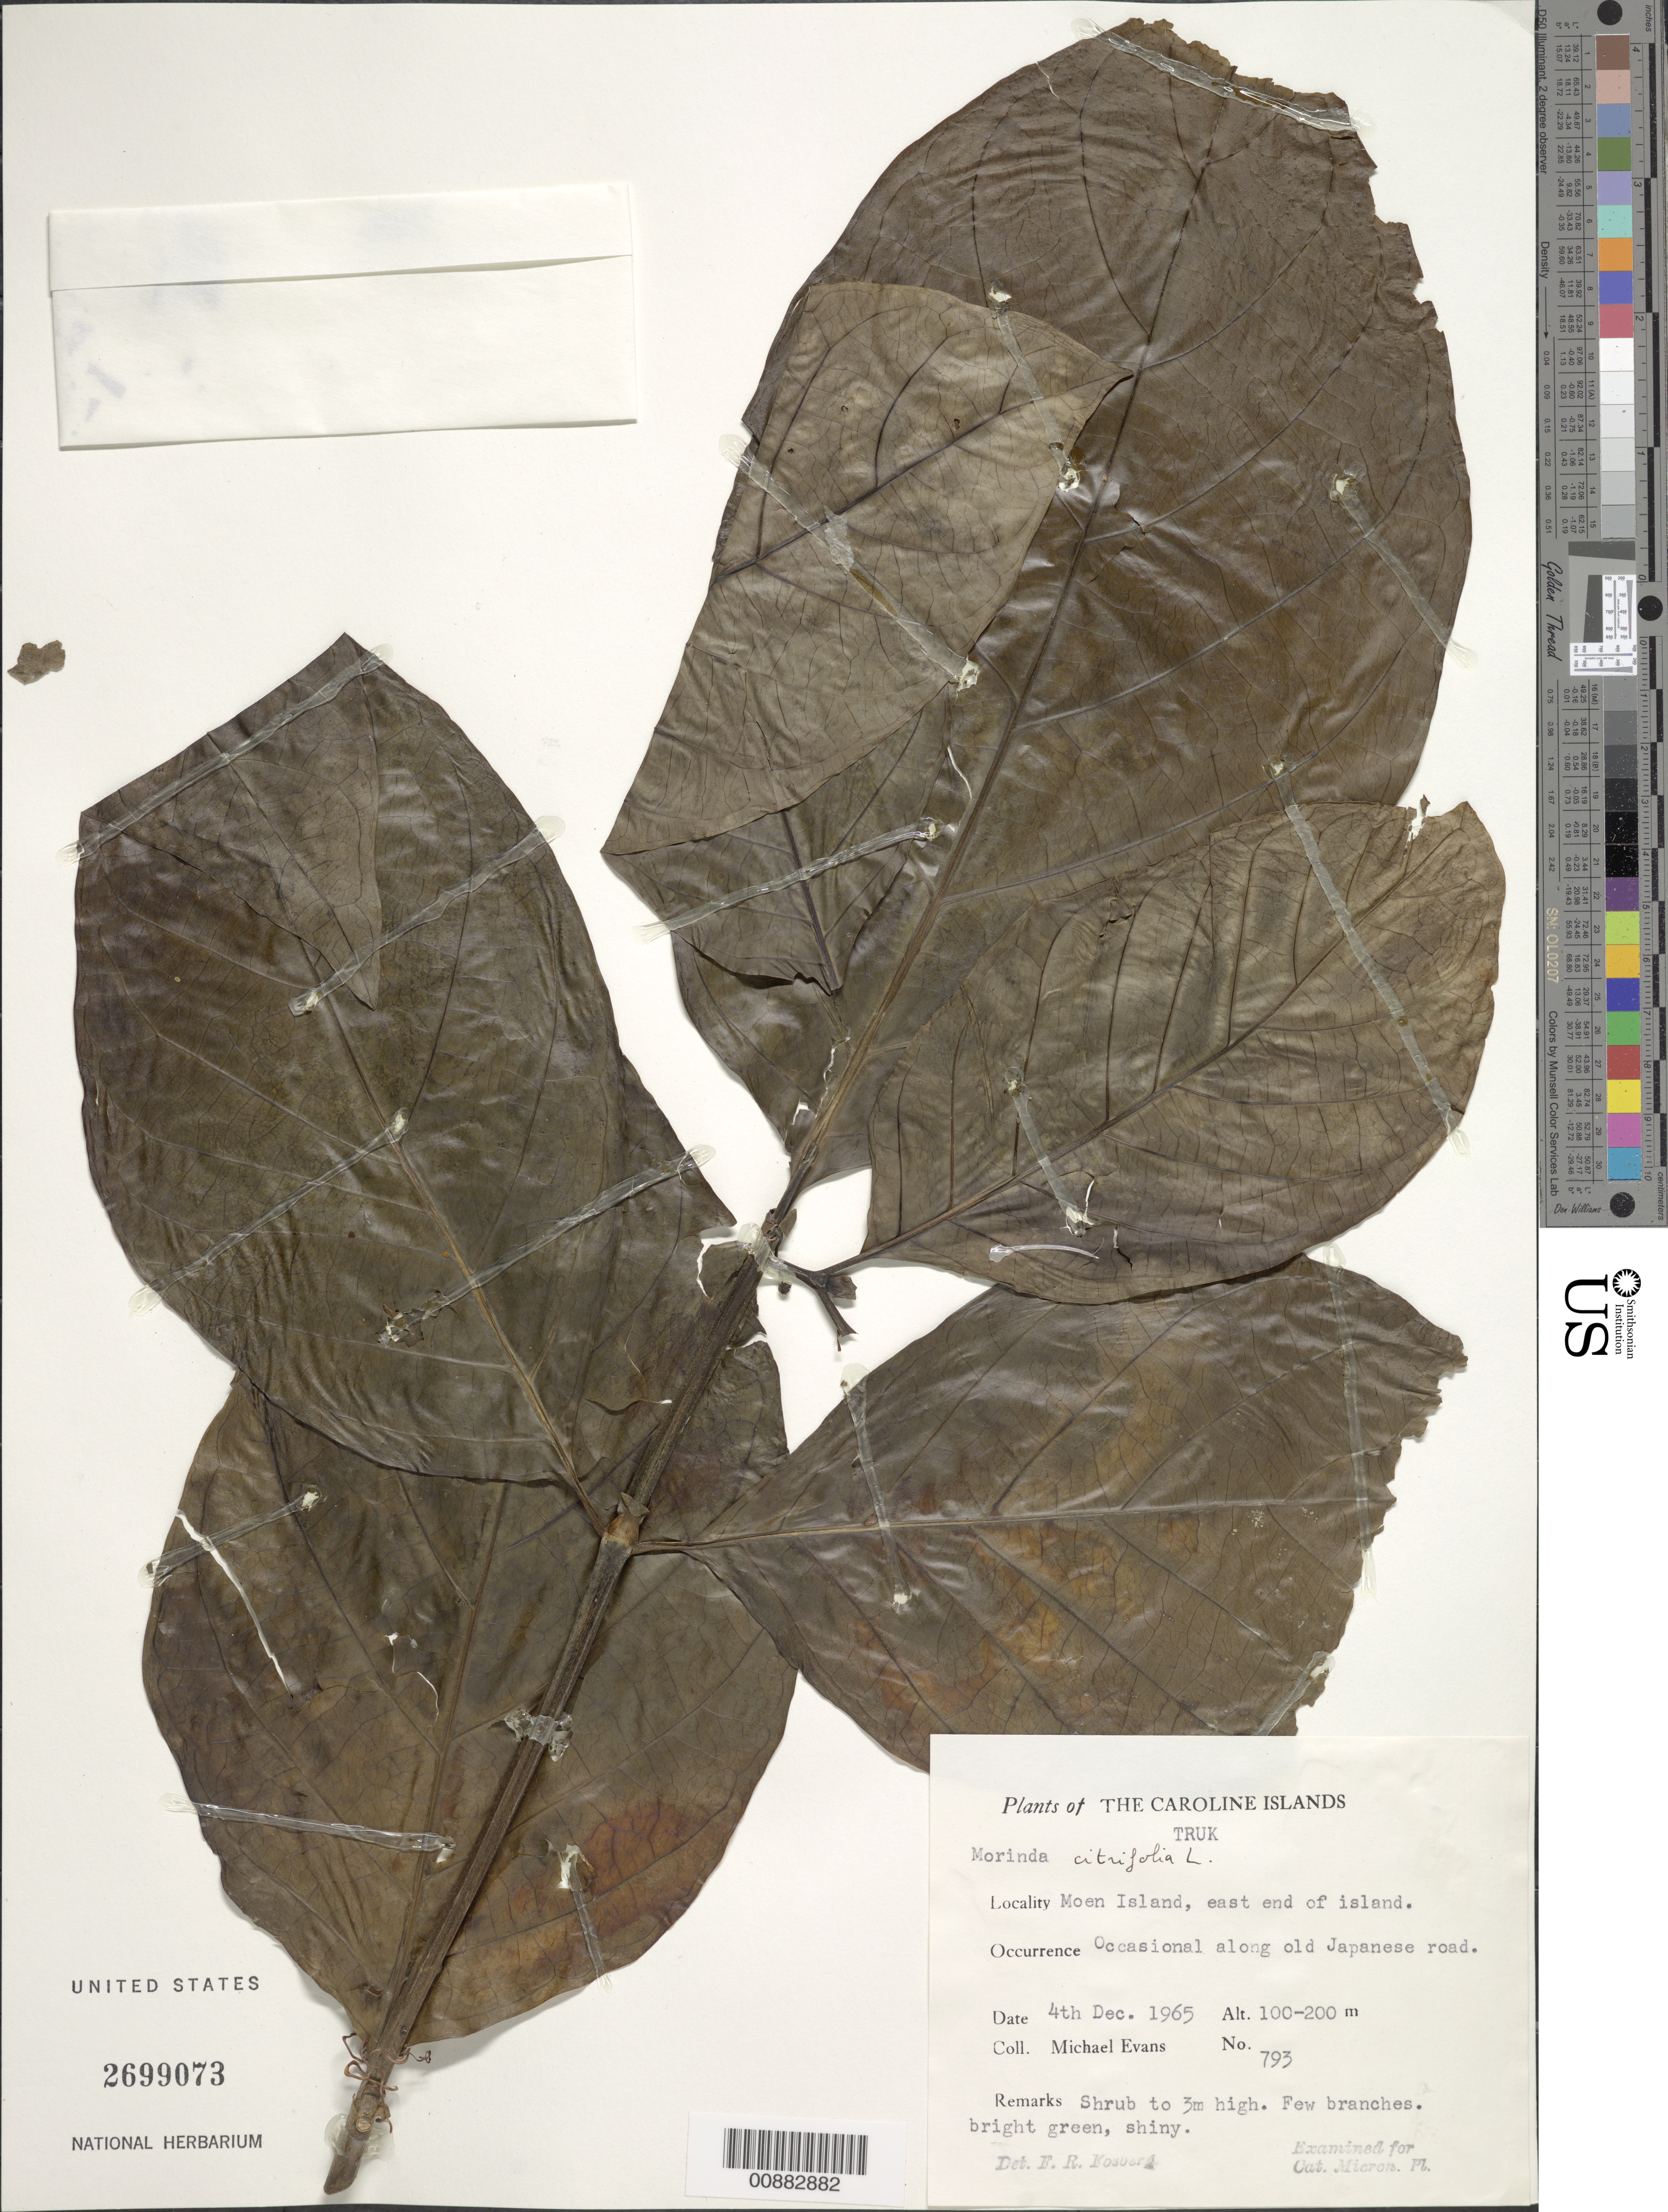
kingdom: Plantae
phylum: Tracheophyta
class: Magnoliopsida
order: Gentianales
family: Rubiaceae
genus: Morinda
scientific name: Morinda citrifolia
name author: L.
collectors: M. Evans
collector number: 793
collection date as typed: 04 Dec 1965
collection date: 1965-12-04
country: Micronesia, Federated States of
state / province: Truk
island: Moen [Wono]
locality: E end of island.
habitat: Occasional along old Japanese road.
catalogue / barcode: US 2699073